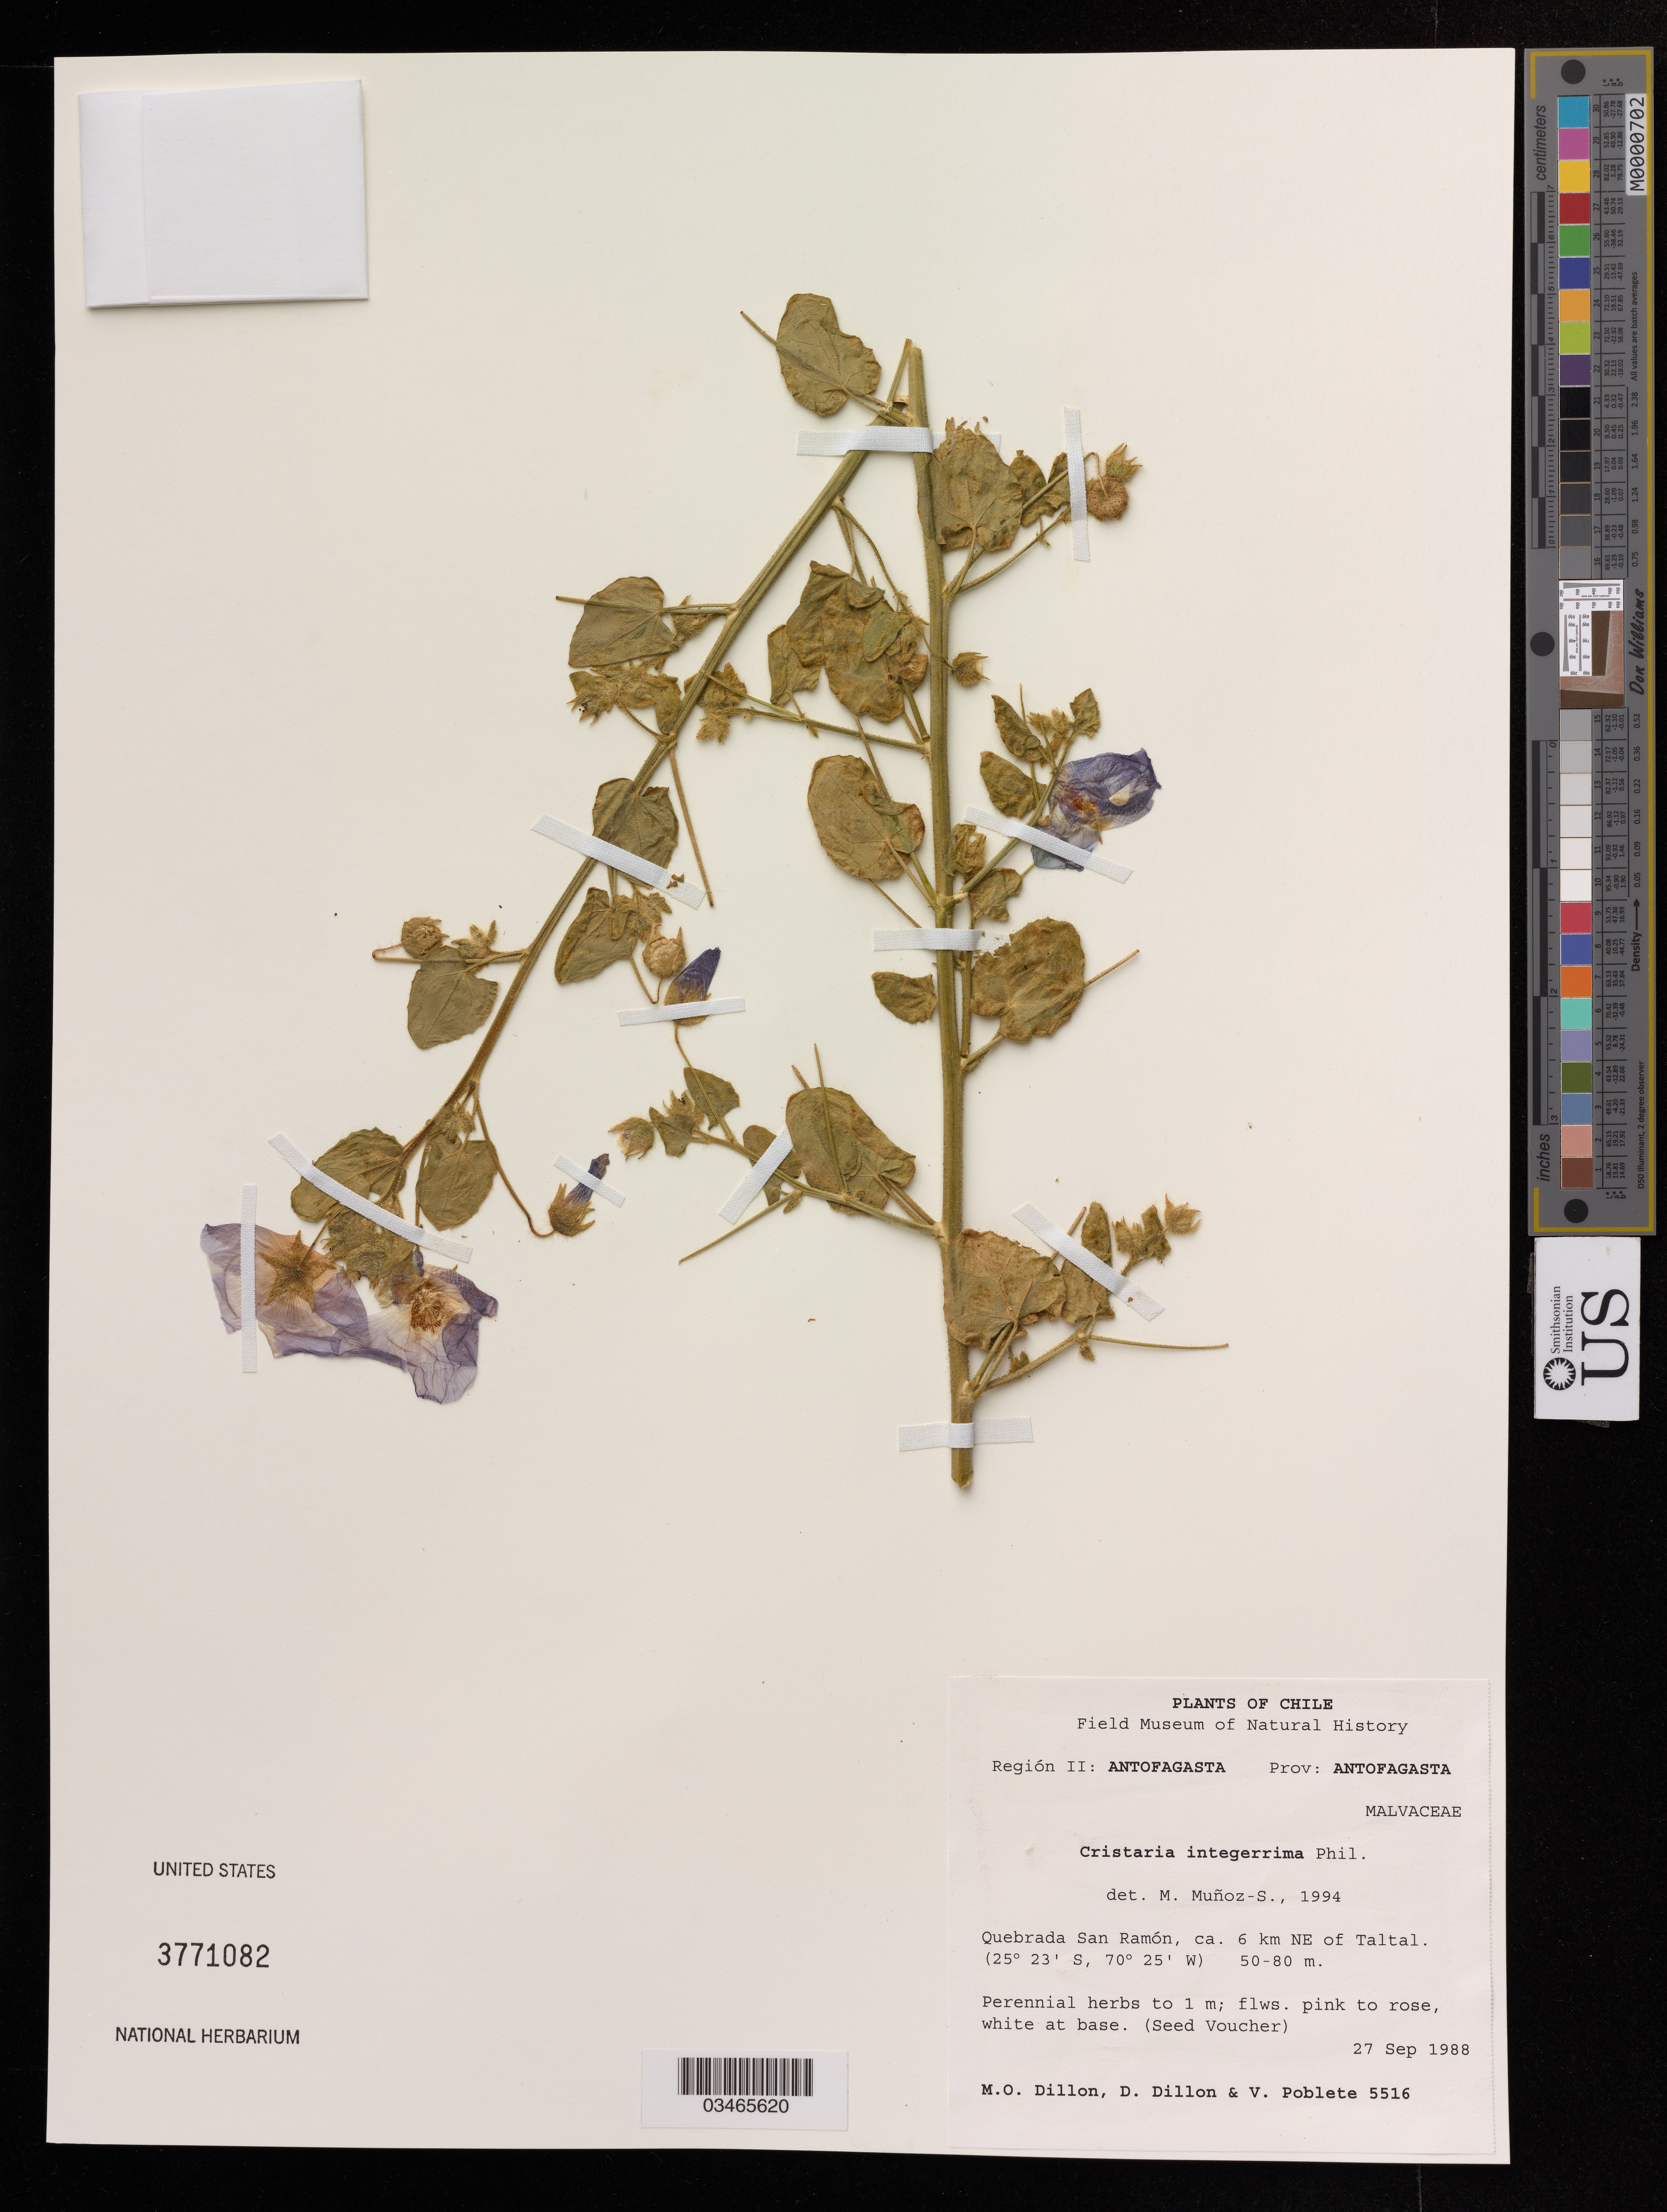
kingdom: Plantae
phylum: Tracheophyta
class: Magnoliopsida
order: Malvales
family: Malvaceae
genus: Cristaria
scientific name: Cristaria integerrima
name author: Phil.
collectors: M. O. Dillon, D. Dillon & V. Poblete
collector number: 5516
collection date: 1988-09-27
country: Chile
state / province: Antofagasta (II)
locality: Prov: Antofagasta. Quebrada Sab Ramon, ca. 6 km NE of Taltal.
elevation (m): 5516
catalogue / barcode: US 3771082